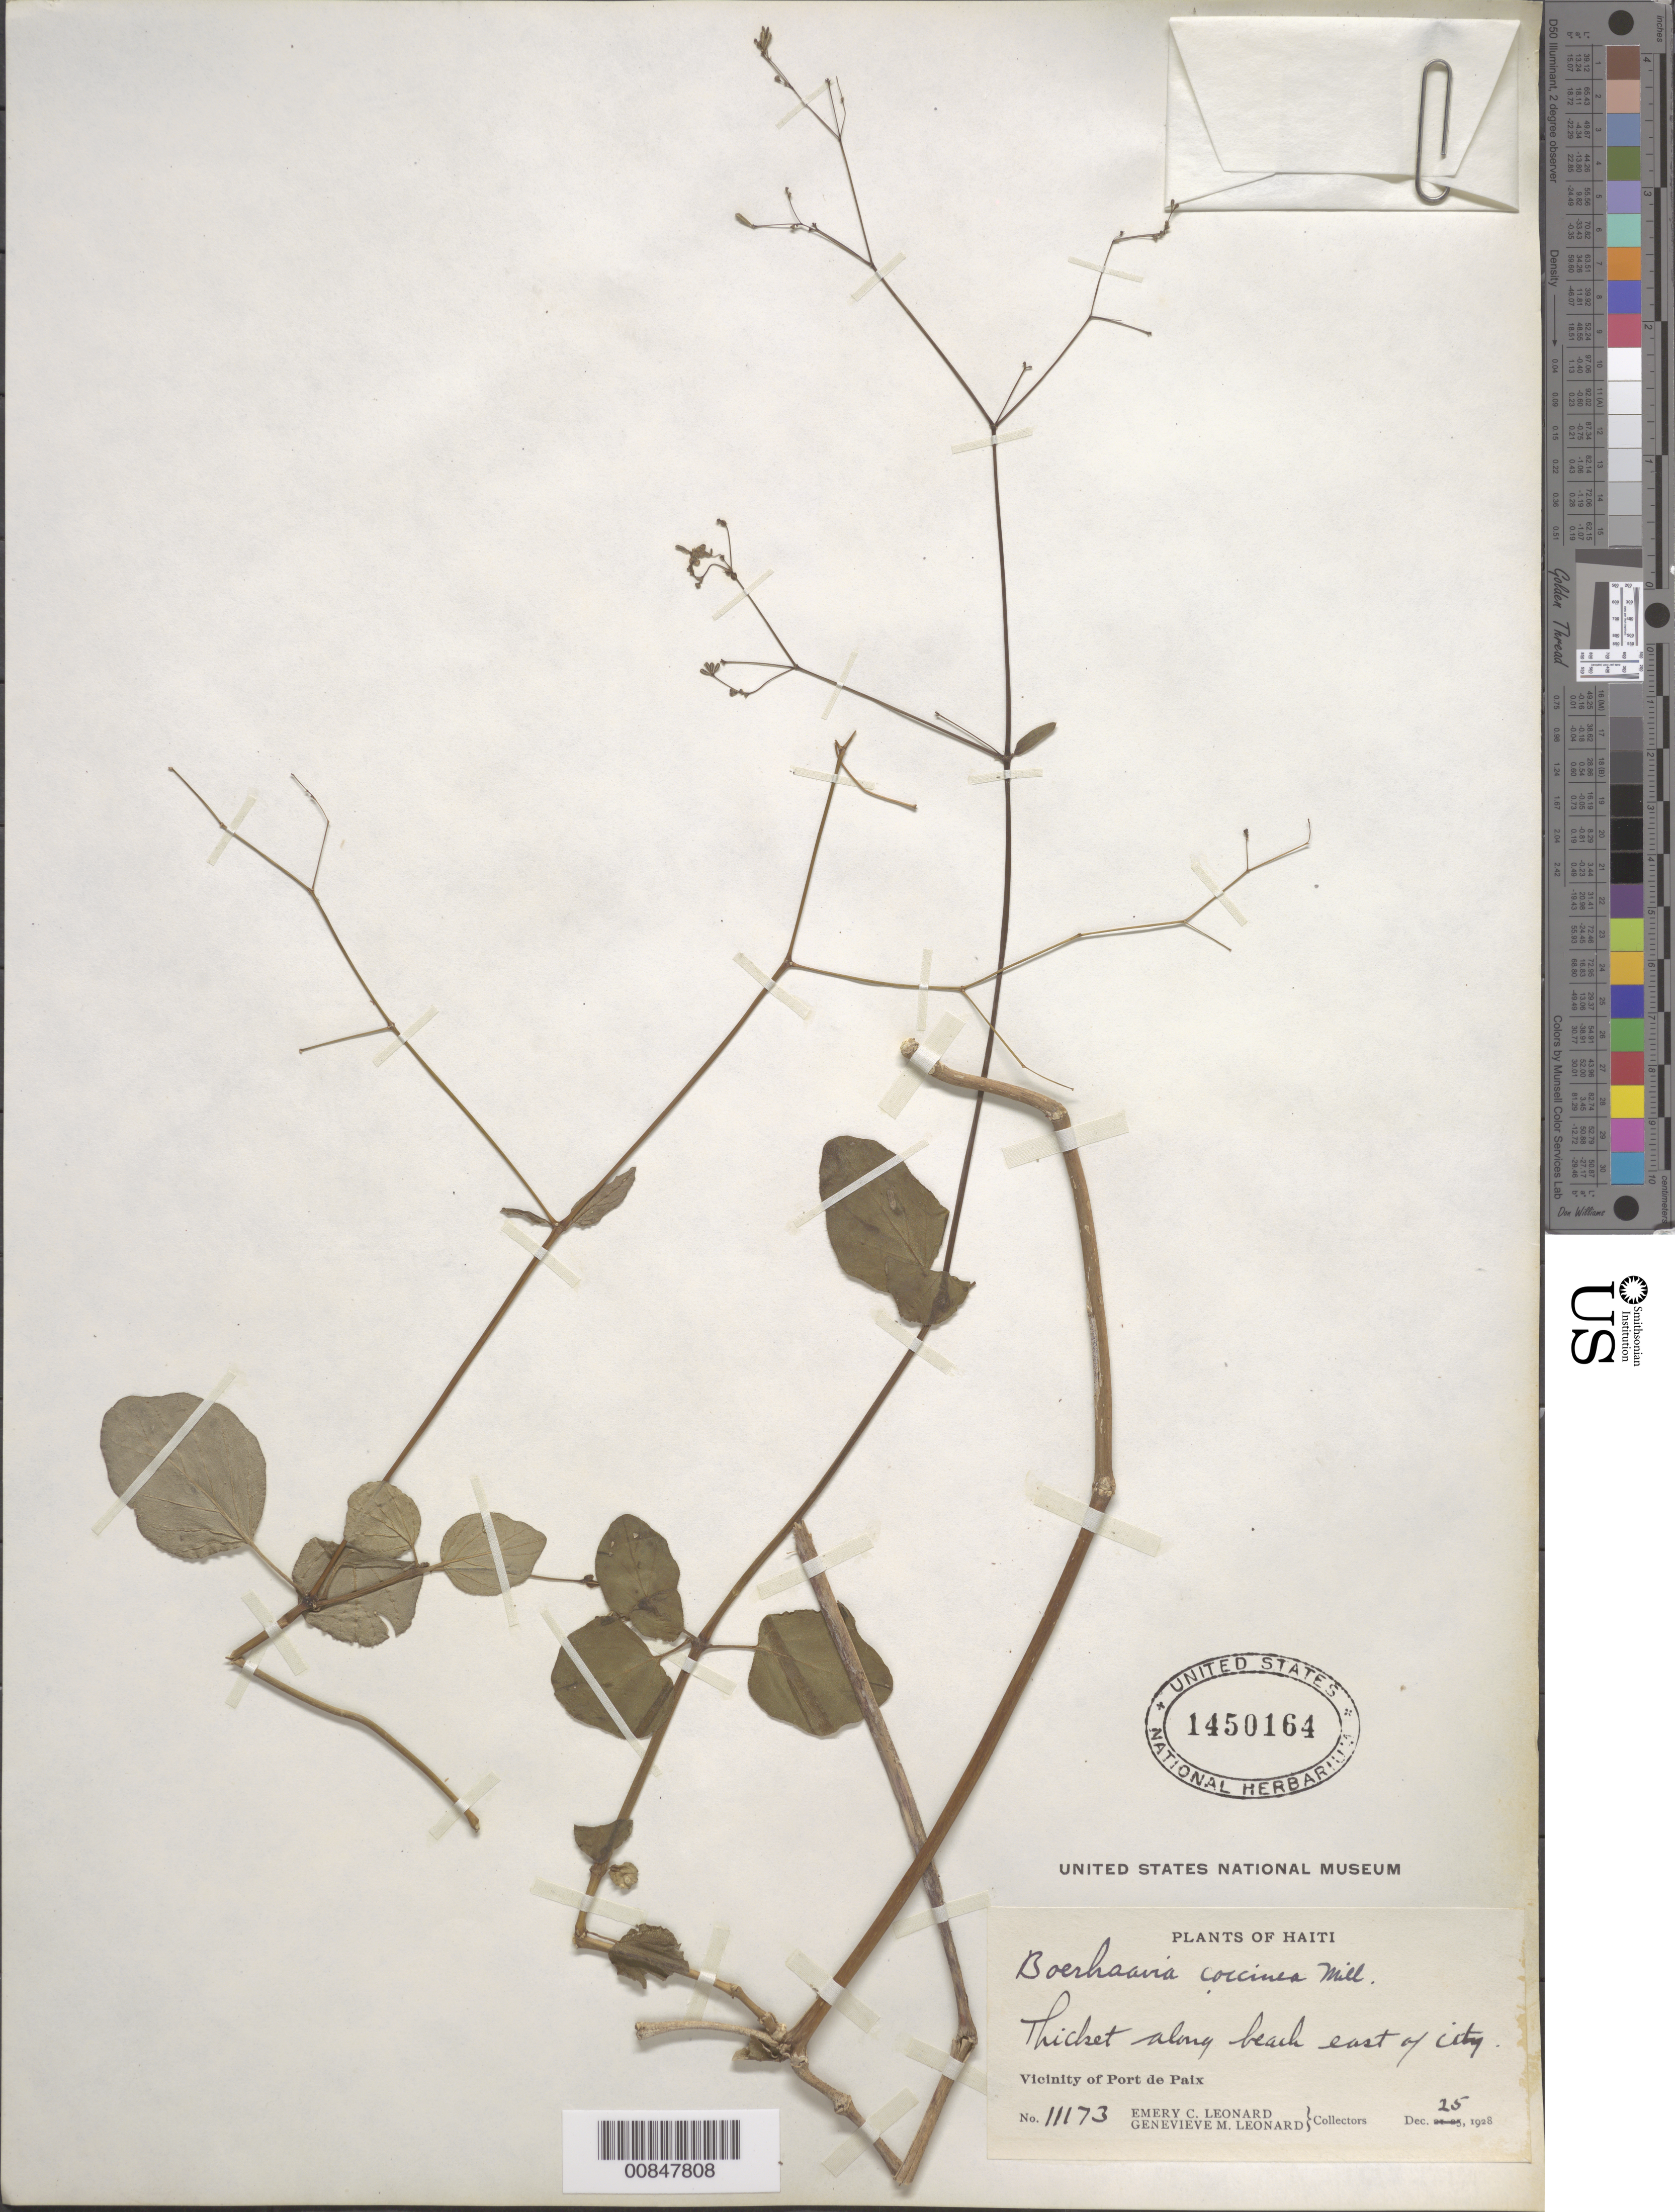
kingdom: Plantae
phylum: Tracheophyta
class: Magnoliopsida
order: Caryophyllales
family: Nyctaginaceae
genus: Boerhavia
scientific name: Boerhavia coccinea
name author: Mill.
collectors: E. C. Leonard & G. M. Leonard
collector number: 11173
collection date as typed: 25 Dec 1928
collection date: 1928-12-25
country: Haiti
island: Hispaniola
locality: Vicinity of Port de Paix. Thicket along beach east of city.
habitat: Thicket along beach.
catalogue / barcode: US 1450164